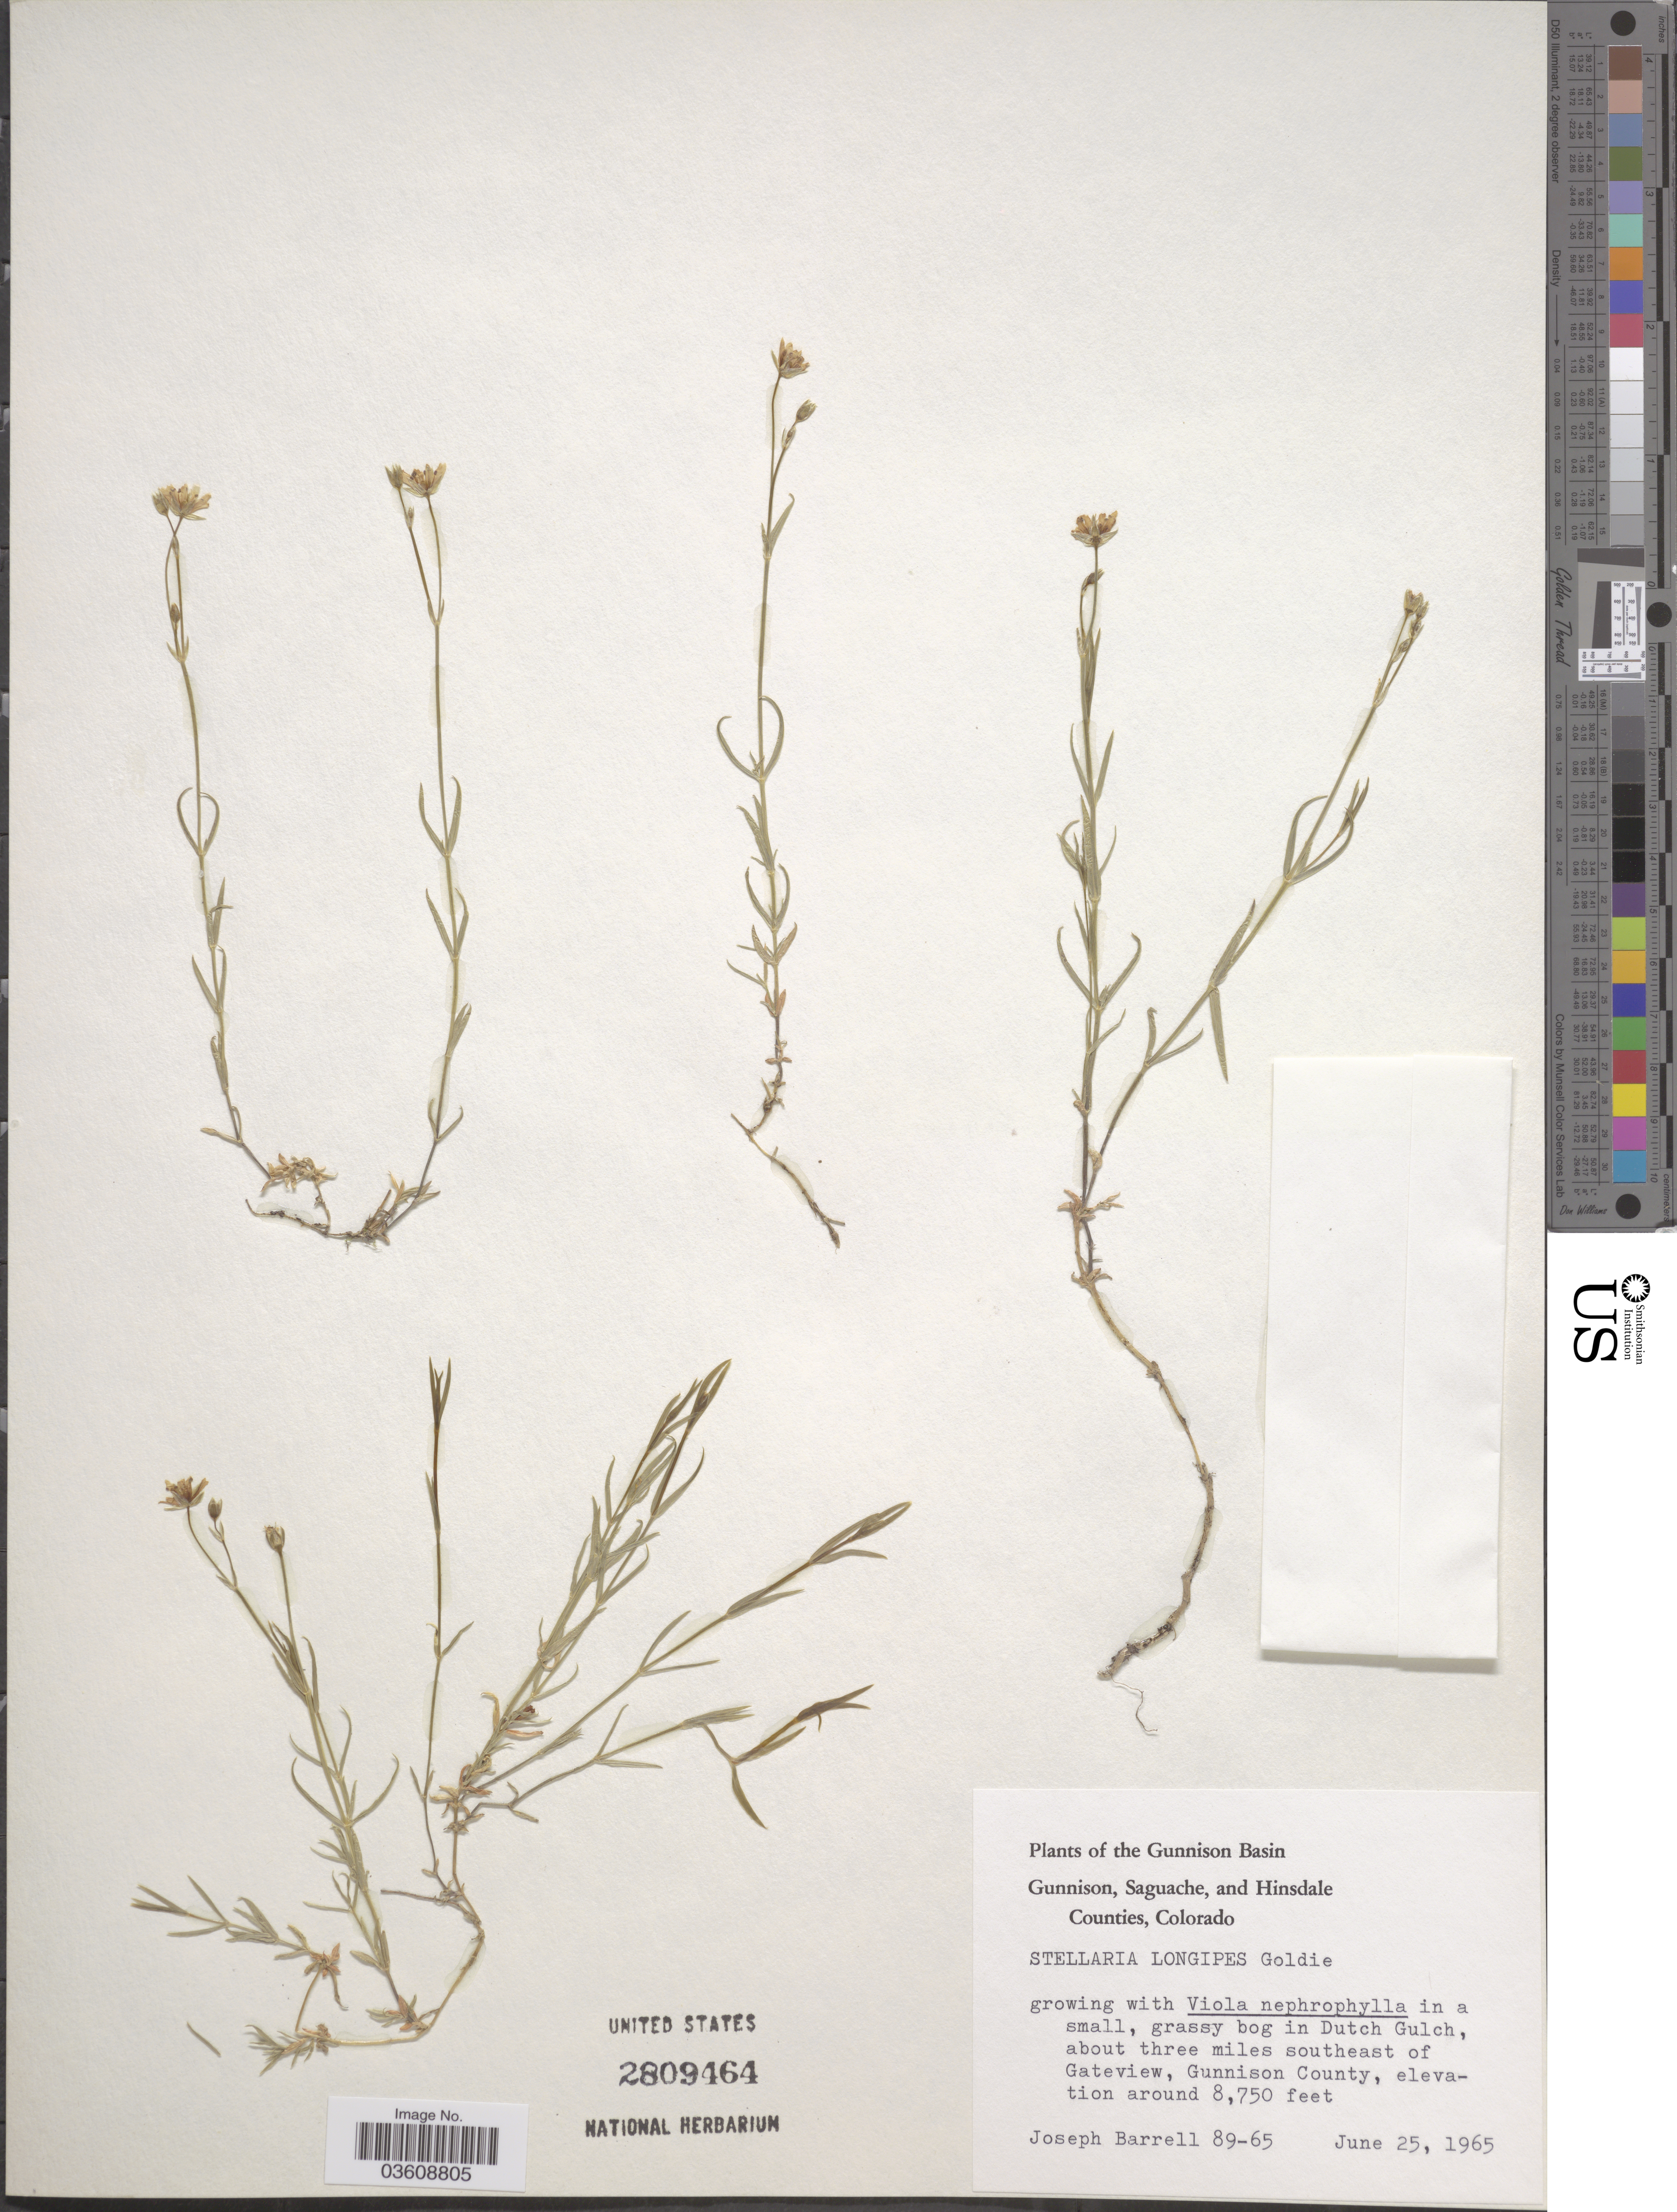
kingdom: Plantae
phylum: Tracheophyta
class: Magnoliopsida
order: Caryophyllales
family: Caryophyllaceae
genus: Stellaria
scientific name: Stellaria longipes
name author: Goldie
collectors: J. Barrell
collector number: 89-65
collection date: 1965-06-25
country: United States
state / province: Colorado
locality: The Gunnison Basin. Dutch Gulch, about three miles southeast of Gateview, Gunnison County.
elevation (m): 2667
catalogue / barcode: US 2809464